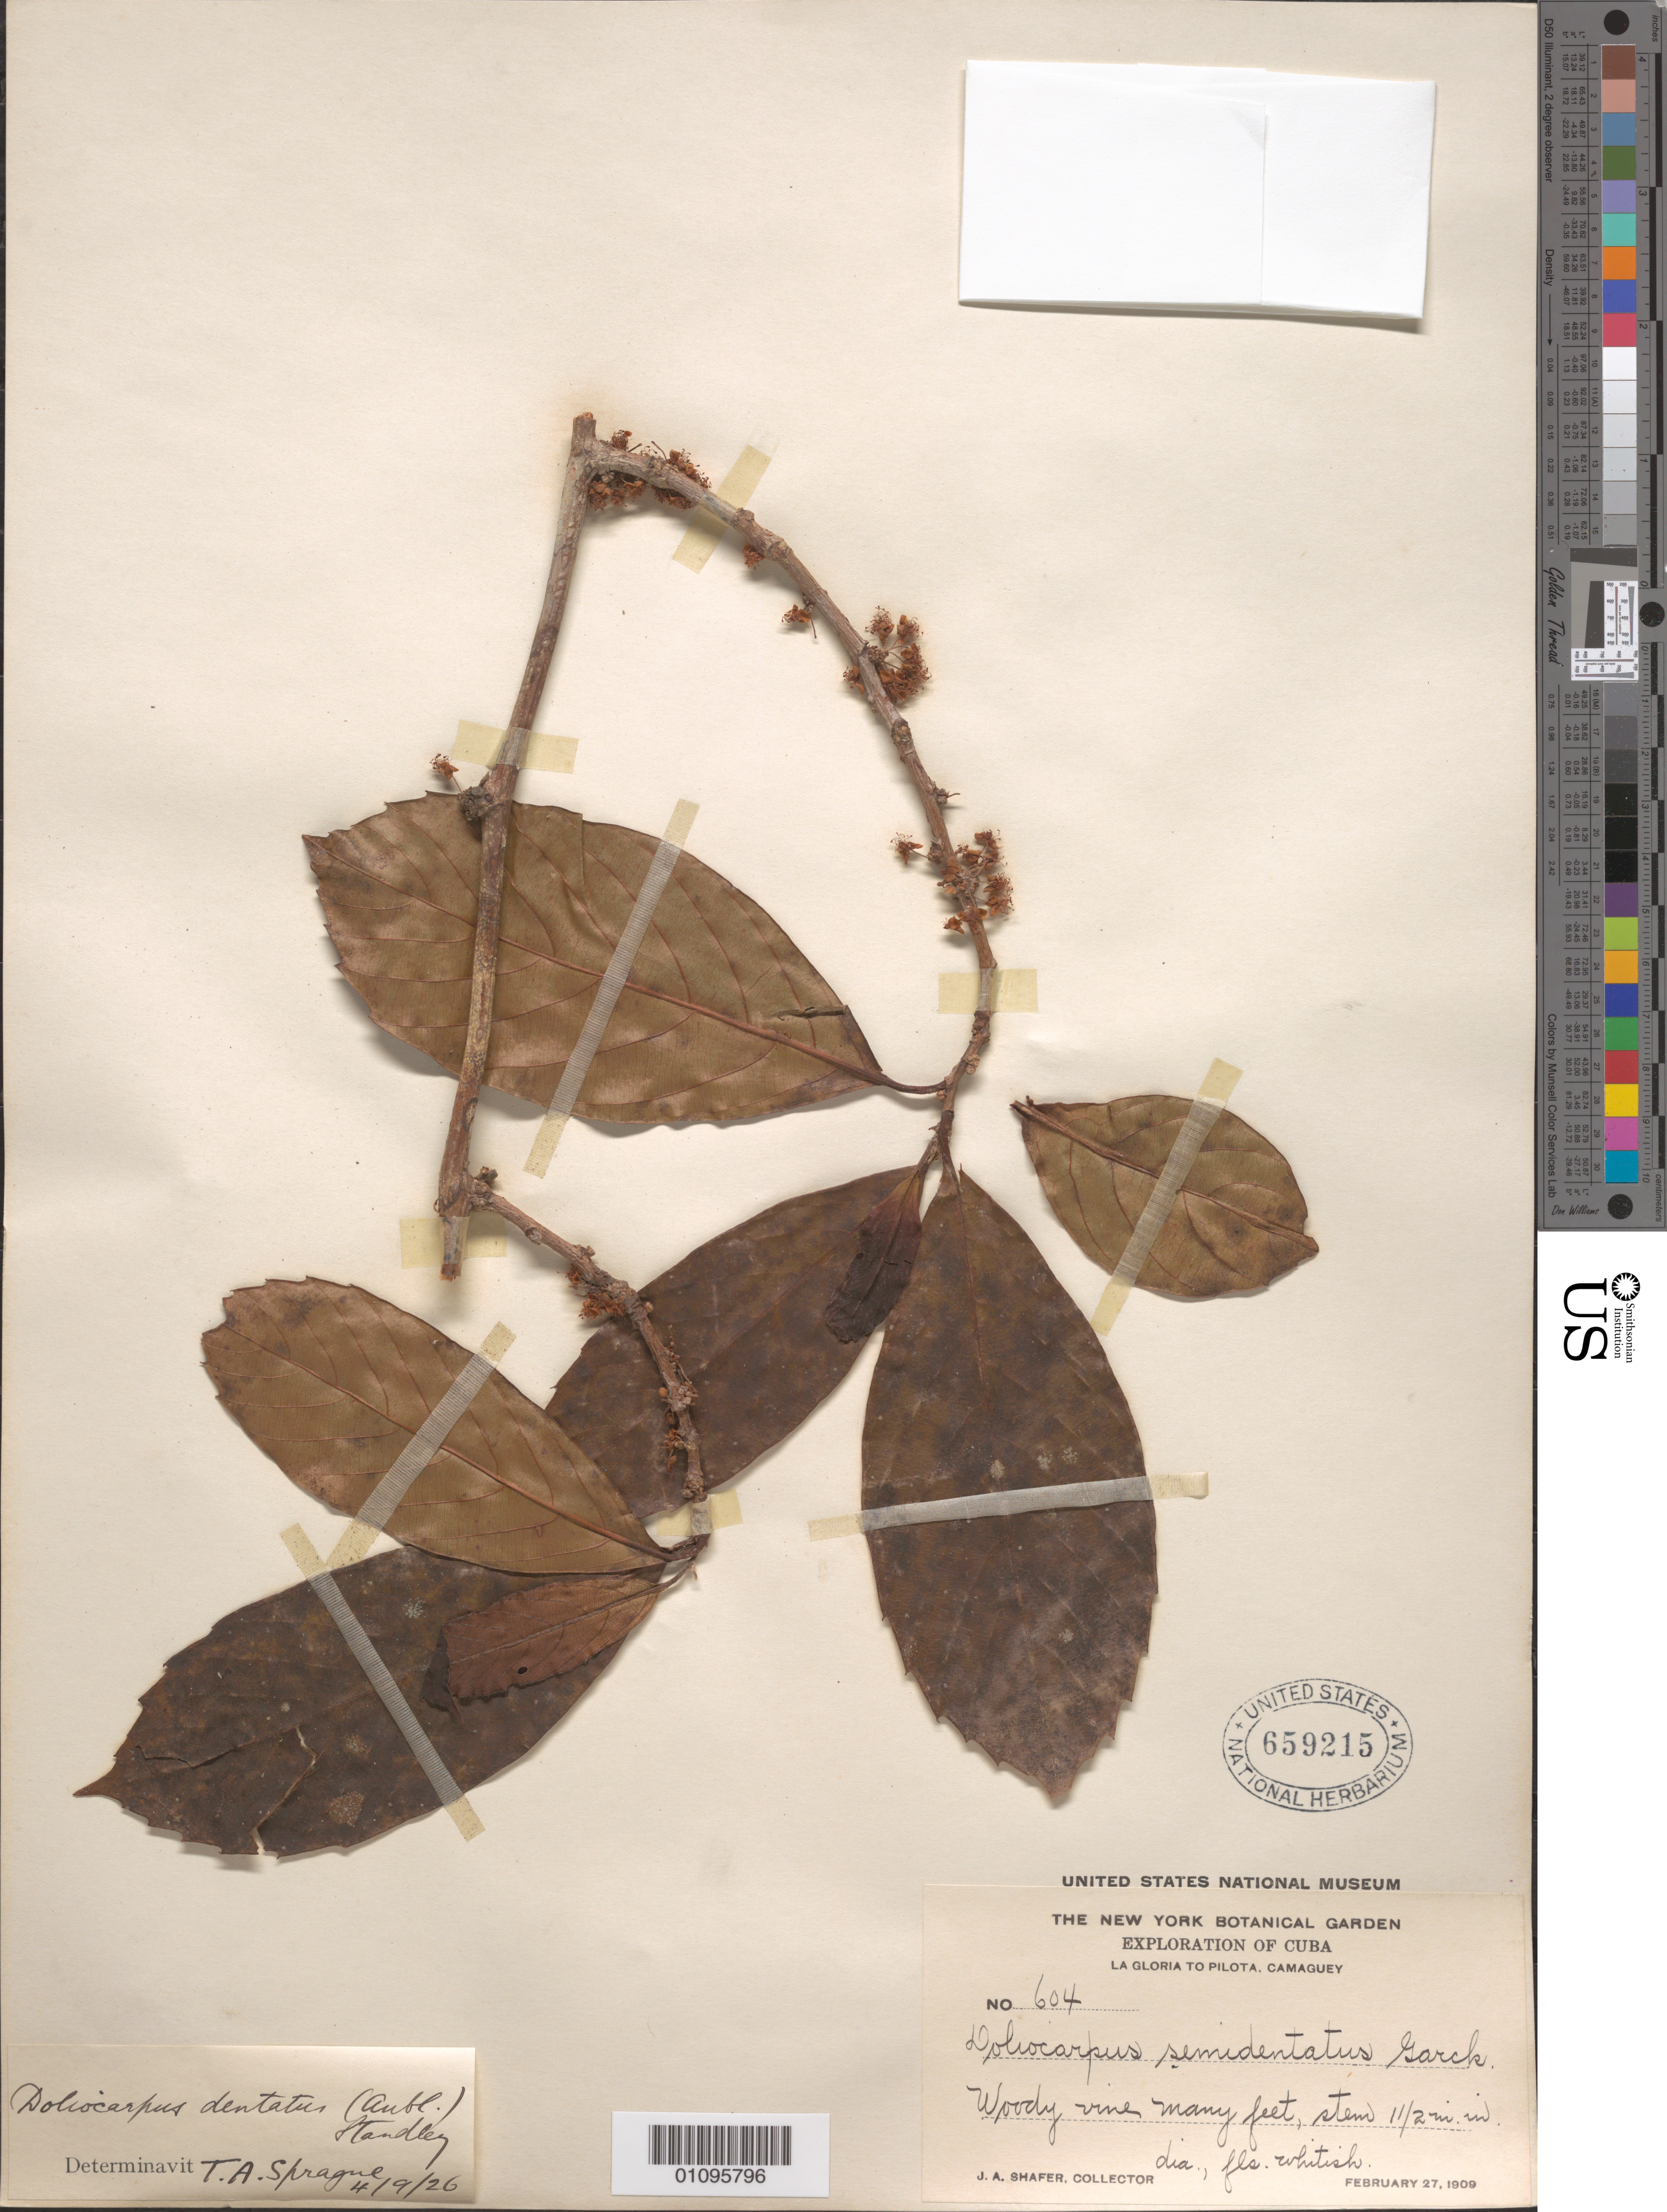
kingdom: Plantae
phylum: Tracheophyta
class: Magnoliopsida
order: Dilleniales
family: Dilleniaceae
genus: Doliocarpus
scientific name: Doliocarpus dentatus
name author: (Aubl.) Standl.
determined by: Sprague, Thomas A.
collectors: J. A. Shafer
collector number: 604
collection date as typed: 27 Feb 1909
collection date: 1909-02-27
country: Cuba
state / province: Camaguey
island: Cuba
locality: La Gloria to Pilota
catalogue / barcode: US 659215